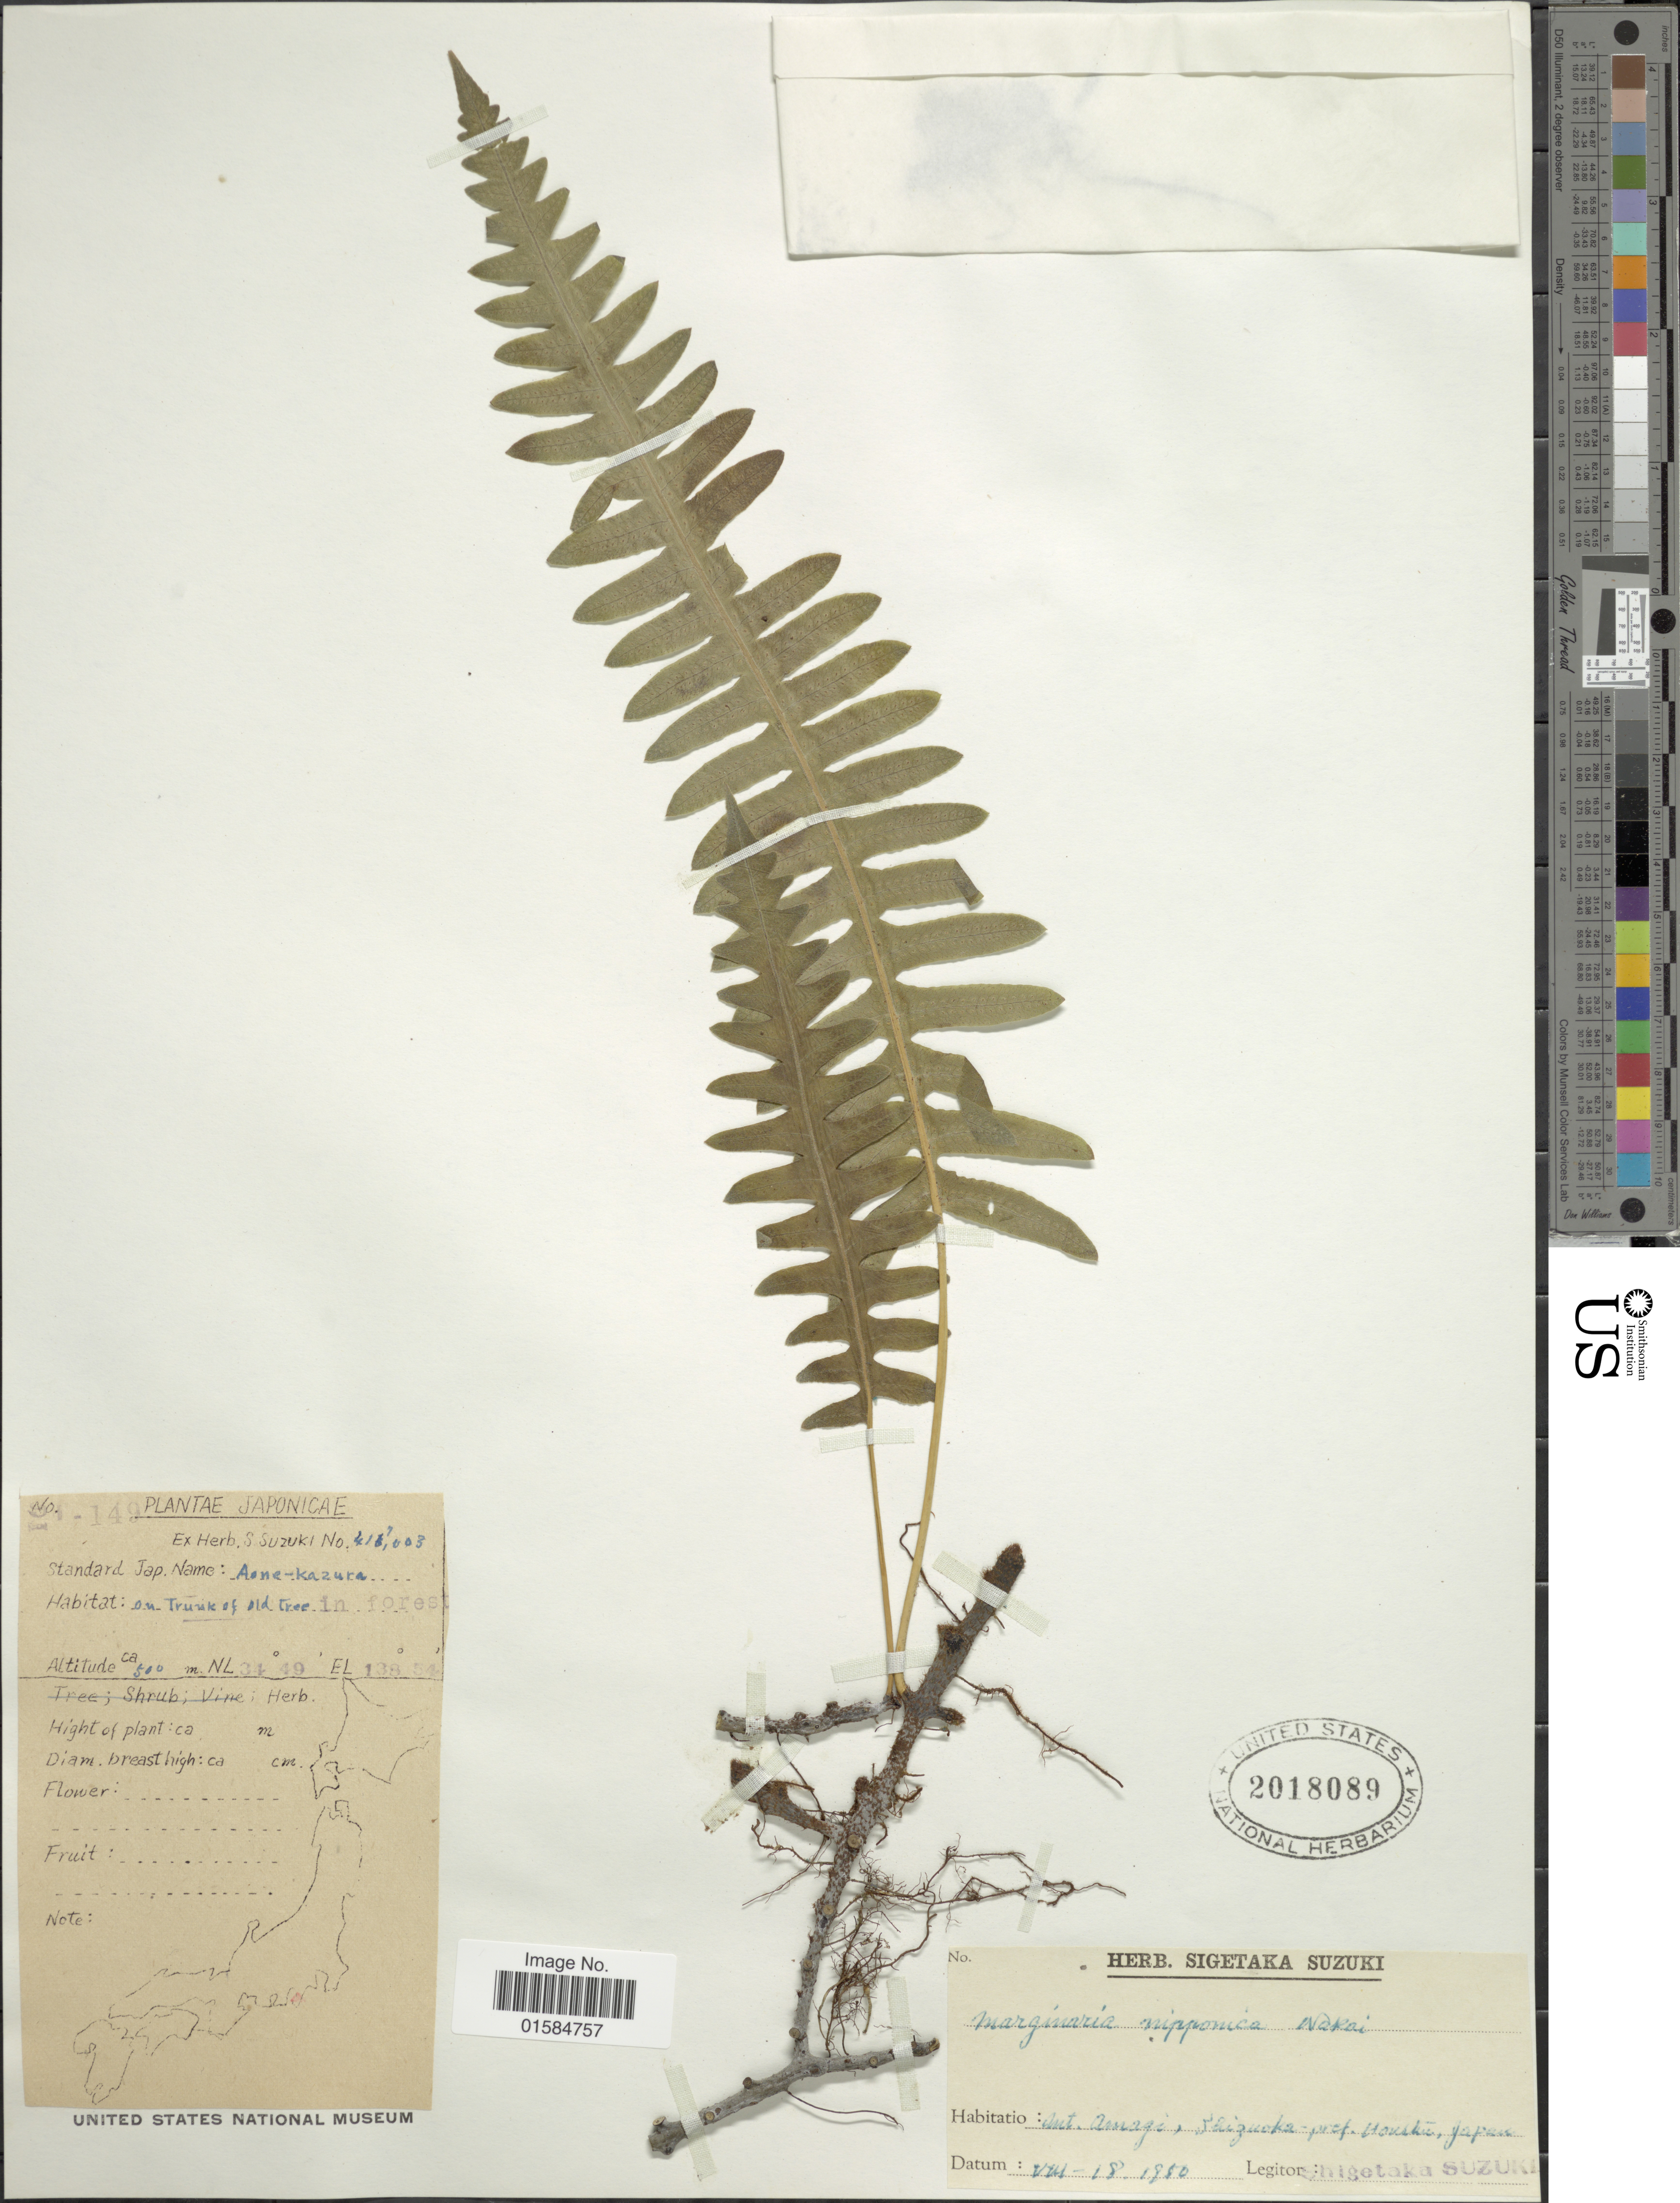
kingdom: Plantae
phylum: Tracheophyta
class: Polypodiopsida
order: Polypodiales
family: Polypodiaceae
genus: Goniophlebium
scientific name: Goniophlebium niponicum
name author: (Mett.) Bedd.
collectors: S. Suzuki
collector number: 416?003*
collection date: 1850-08-18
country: Japan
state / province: Sizuoka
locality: Japonicae, Mt. Amagi, Shizuoka pref., Honshu, Japan.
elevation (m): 500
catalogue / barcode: US 2018089